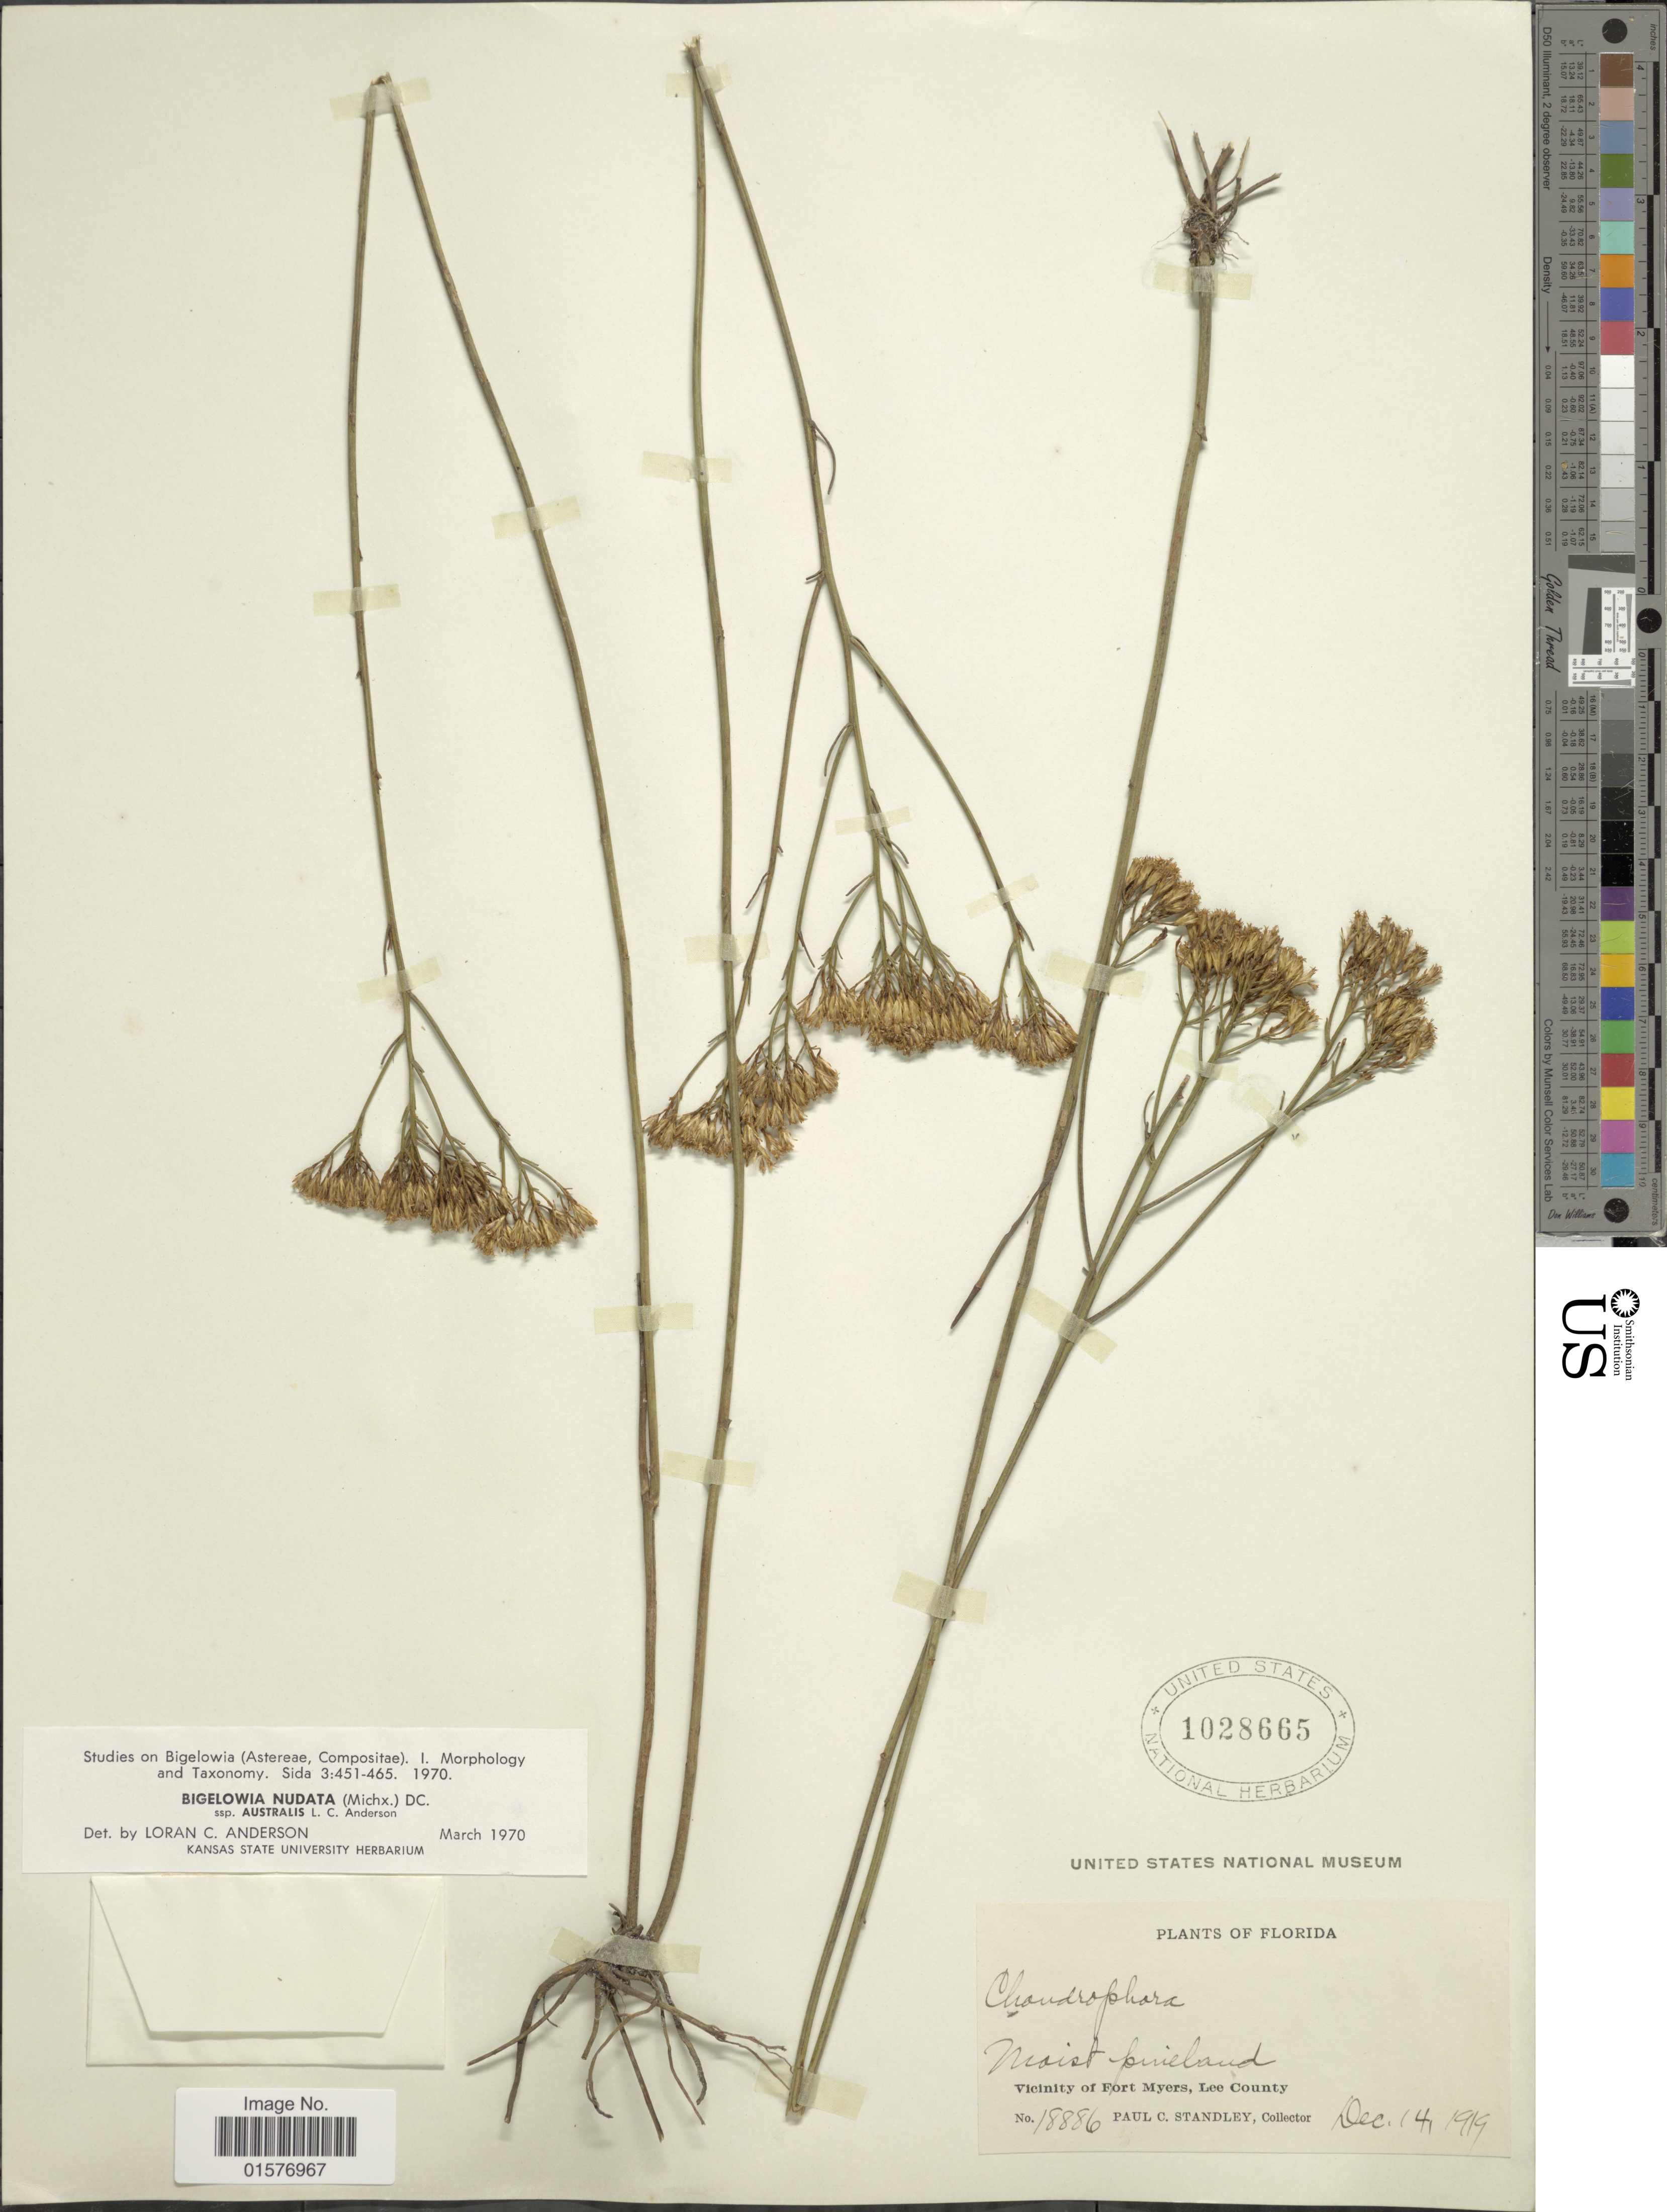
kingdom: Plantae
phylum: Tracheophyta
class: Magnoliopsida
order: Asterales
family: Asteraceae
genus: Bigelowia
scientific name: Bigelowia nudata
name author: (Michx.) DC.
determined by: Urbatsch, Lowell E., Curator (LSU), Louisiana State University (UNITED STATES)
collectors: P. C. Standley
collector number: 18886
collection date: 1919-12-14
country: United States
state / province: Florida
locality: Moist Pineland, Vicinity of Fort Myers, Lee County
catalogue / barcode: US 1028665